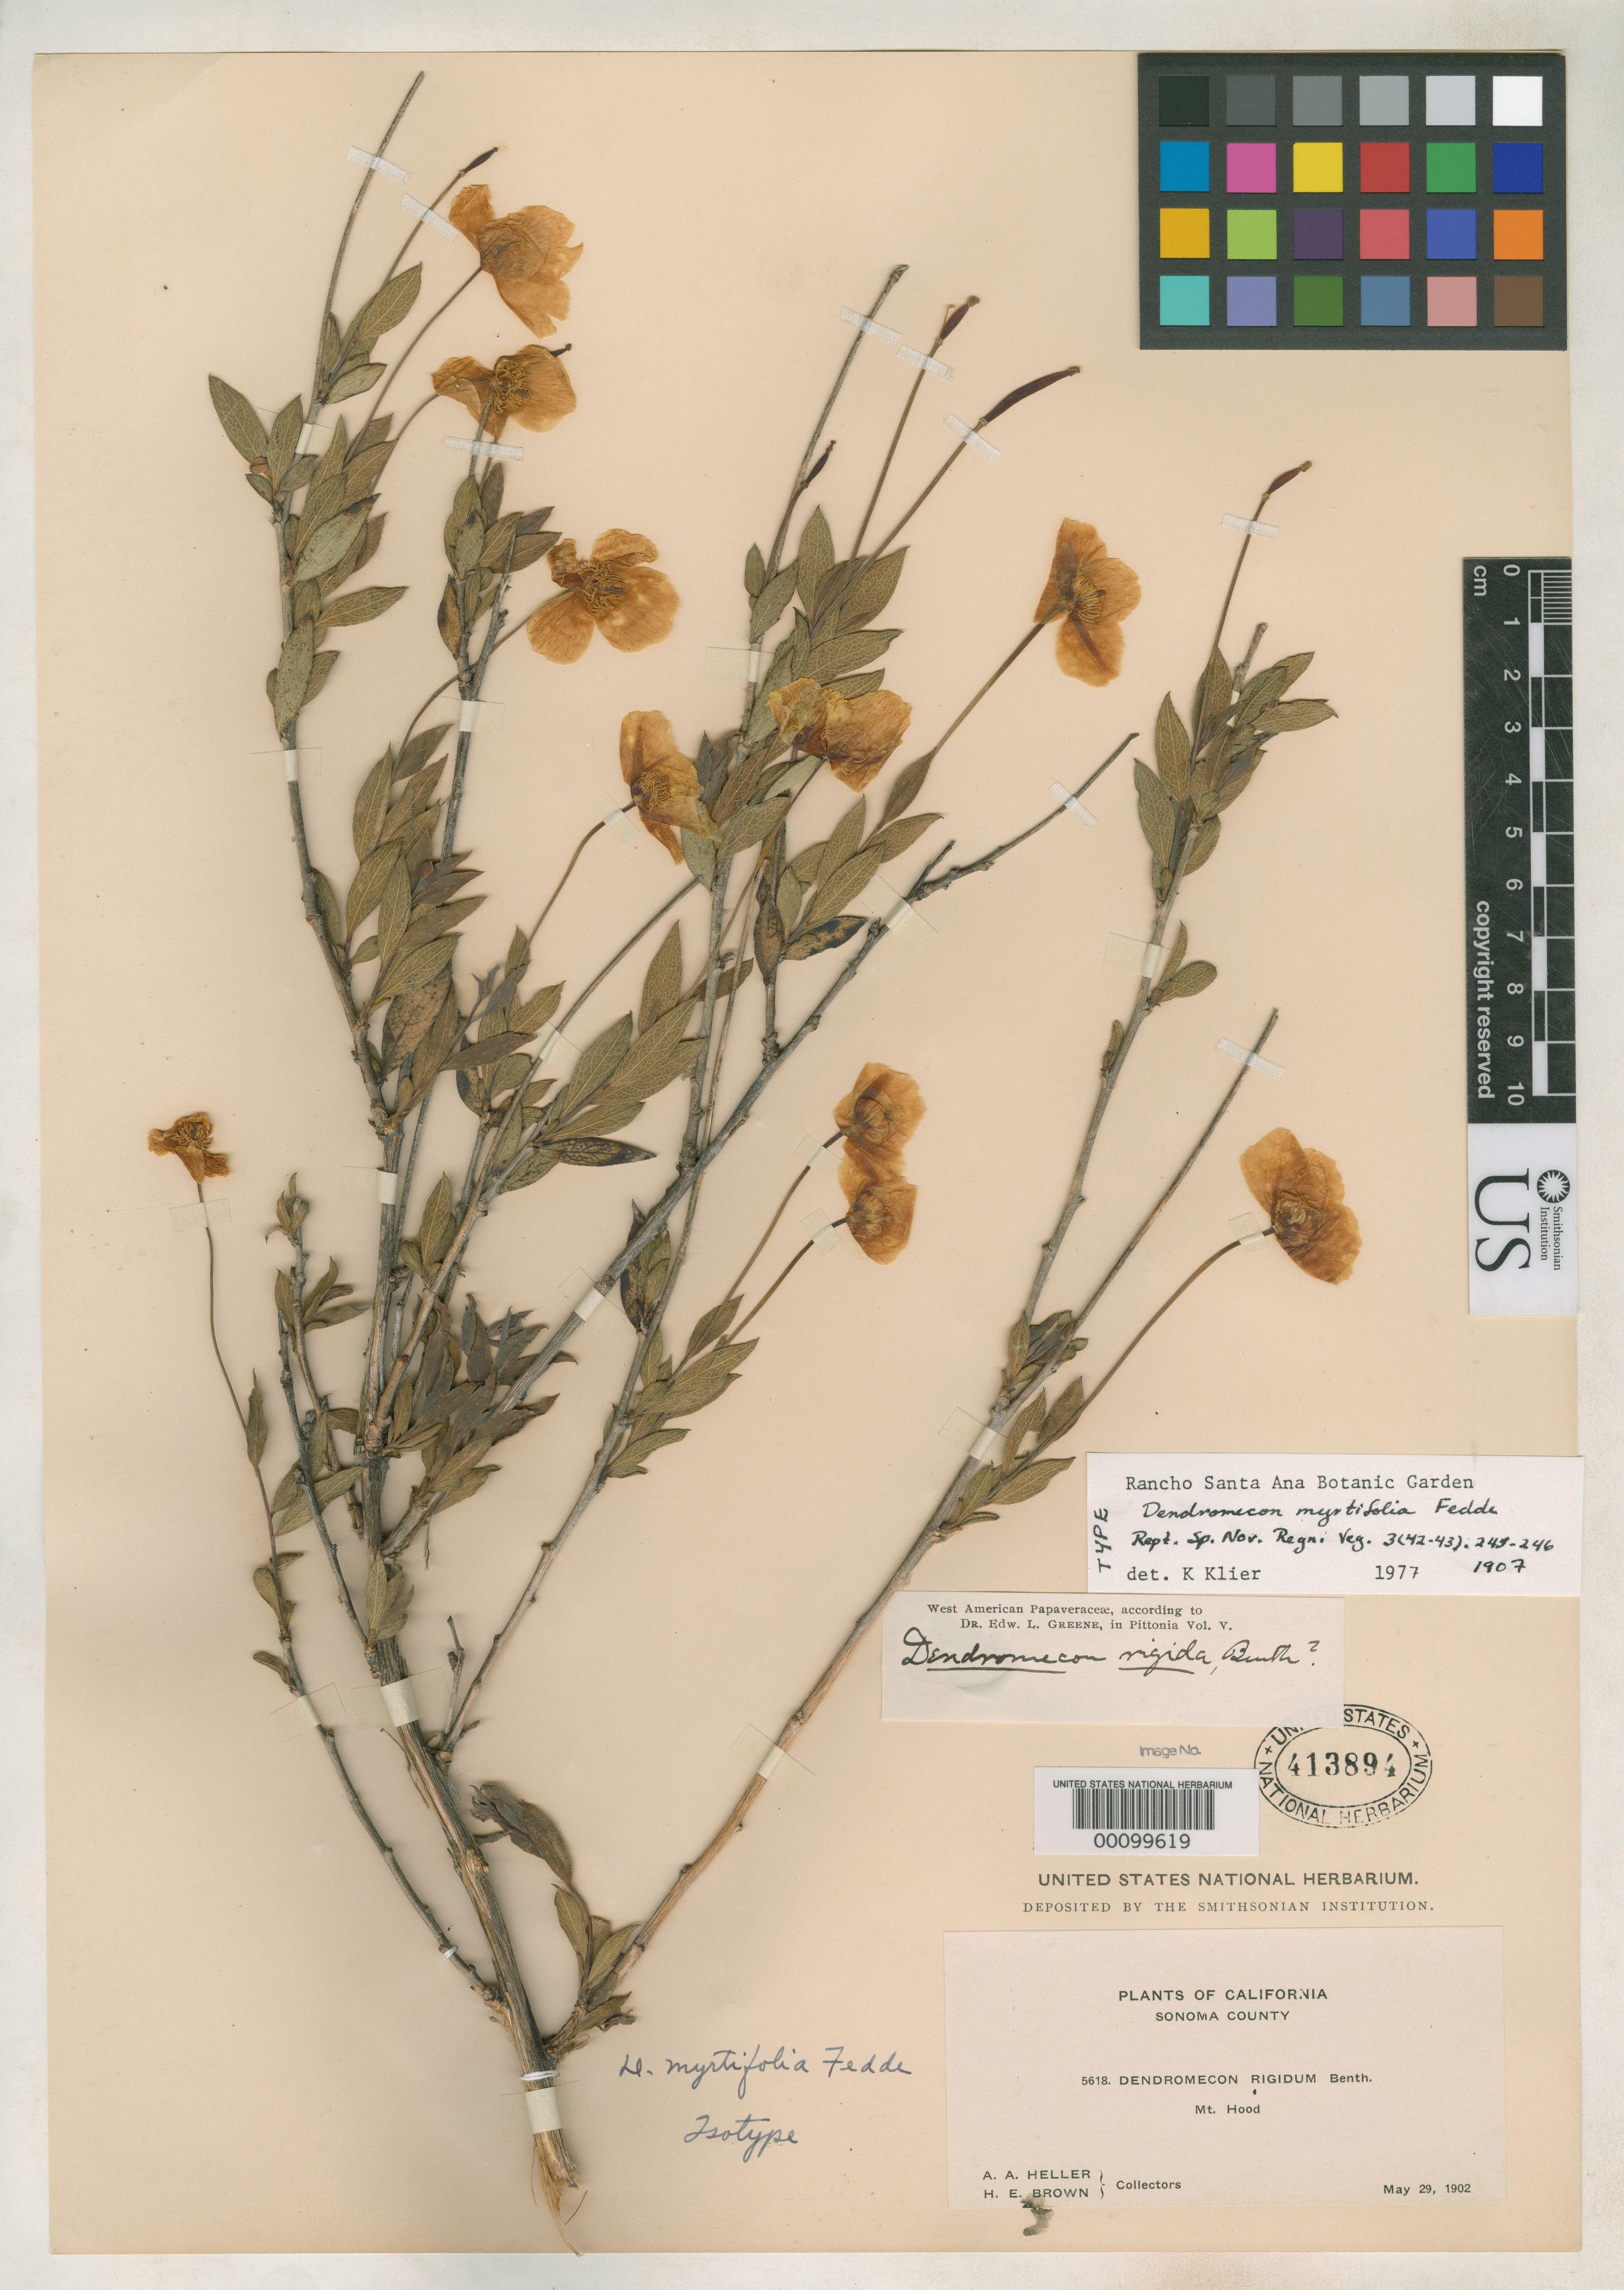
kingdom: Plantae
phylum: Tracheophyta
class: Magnoliopsida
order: Ranunculales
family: Papaveraceae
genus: Dendromecon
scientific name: Dendromecon myrtifolia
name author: Fedde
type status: Isotype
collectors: A. A. Heller & H. E. Brown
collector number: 5618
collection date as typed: May 1902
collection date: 1902-05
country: United States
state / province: California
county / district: Sonoma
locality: Mt. Hood.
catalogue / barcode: US 413894